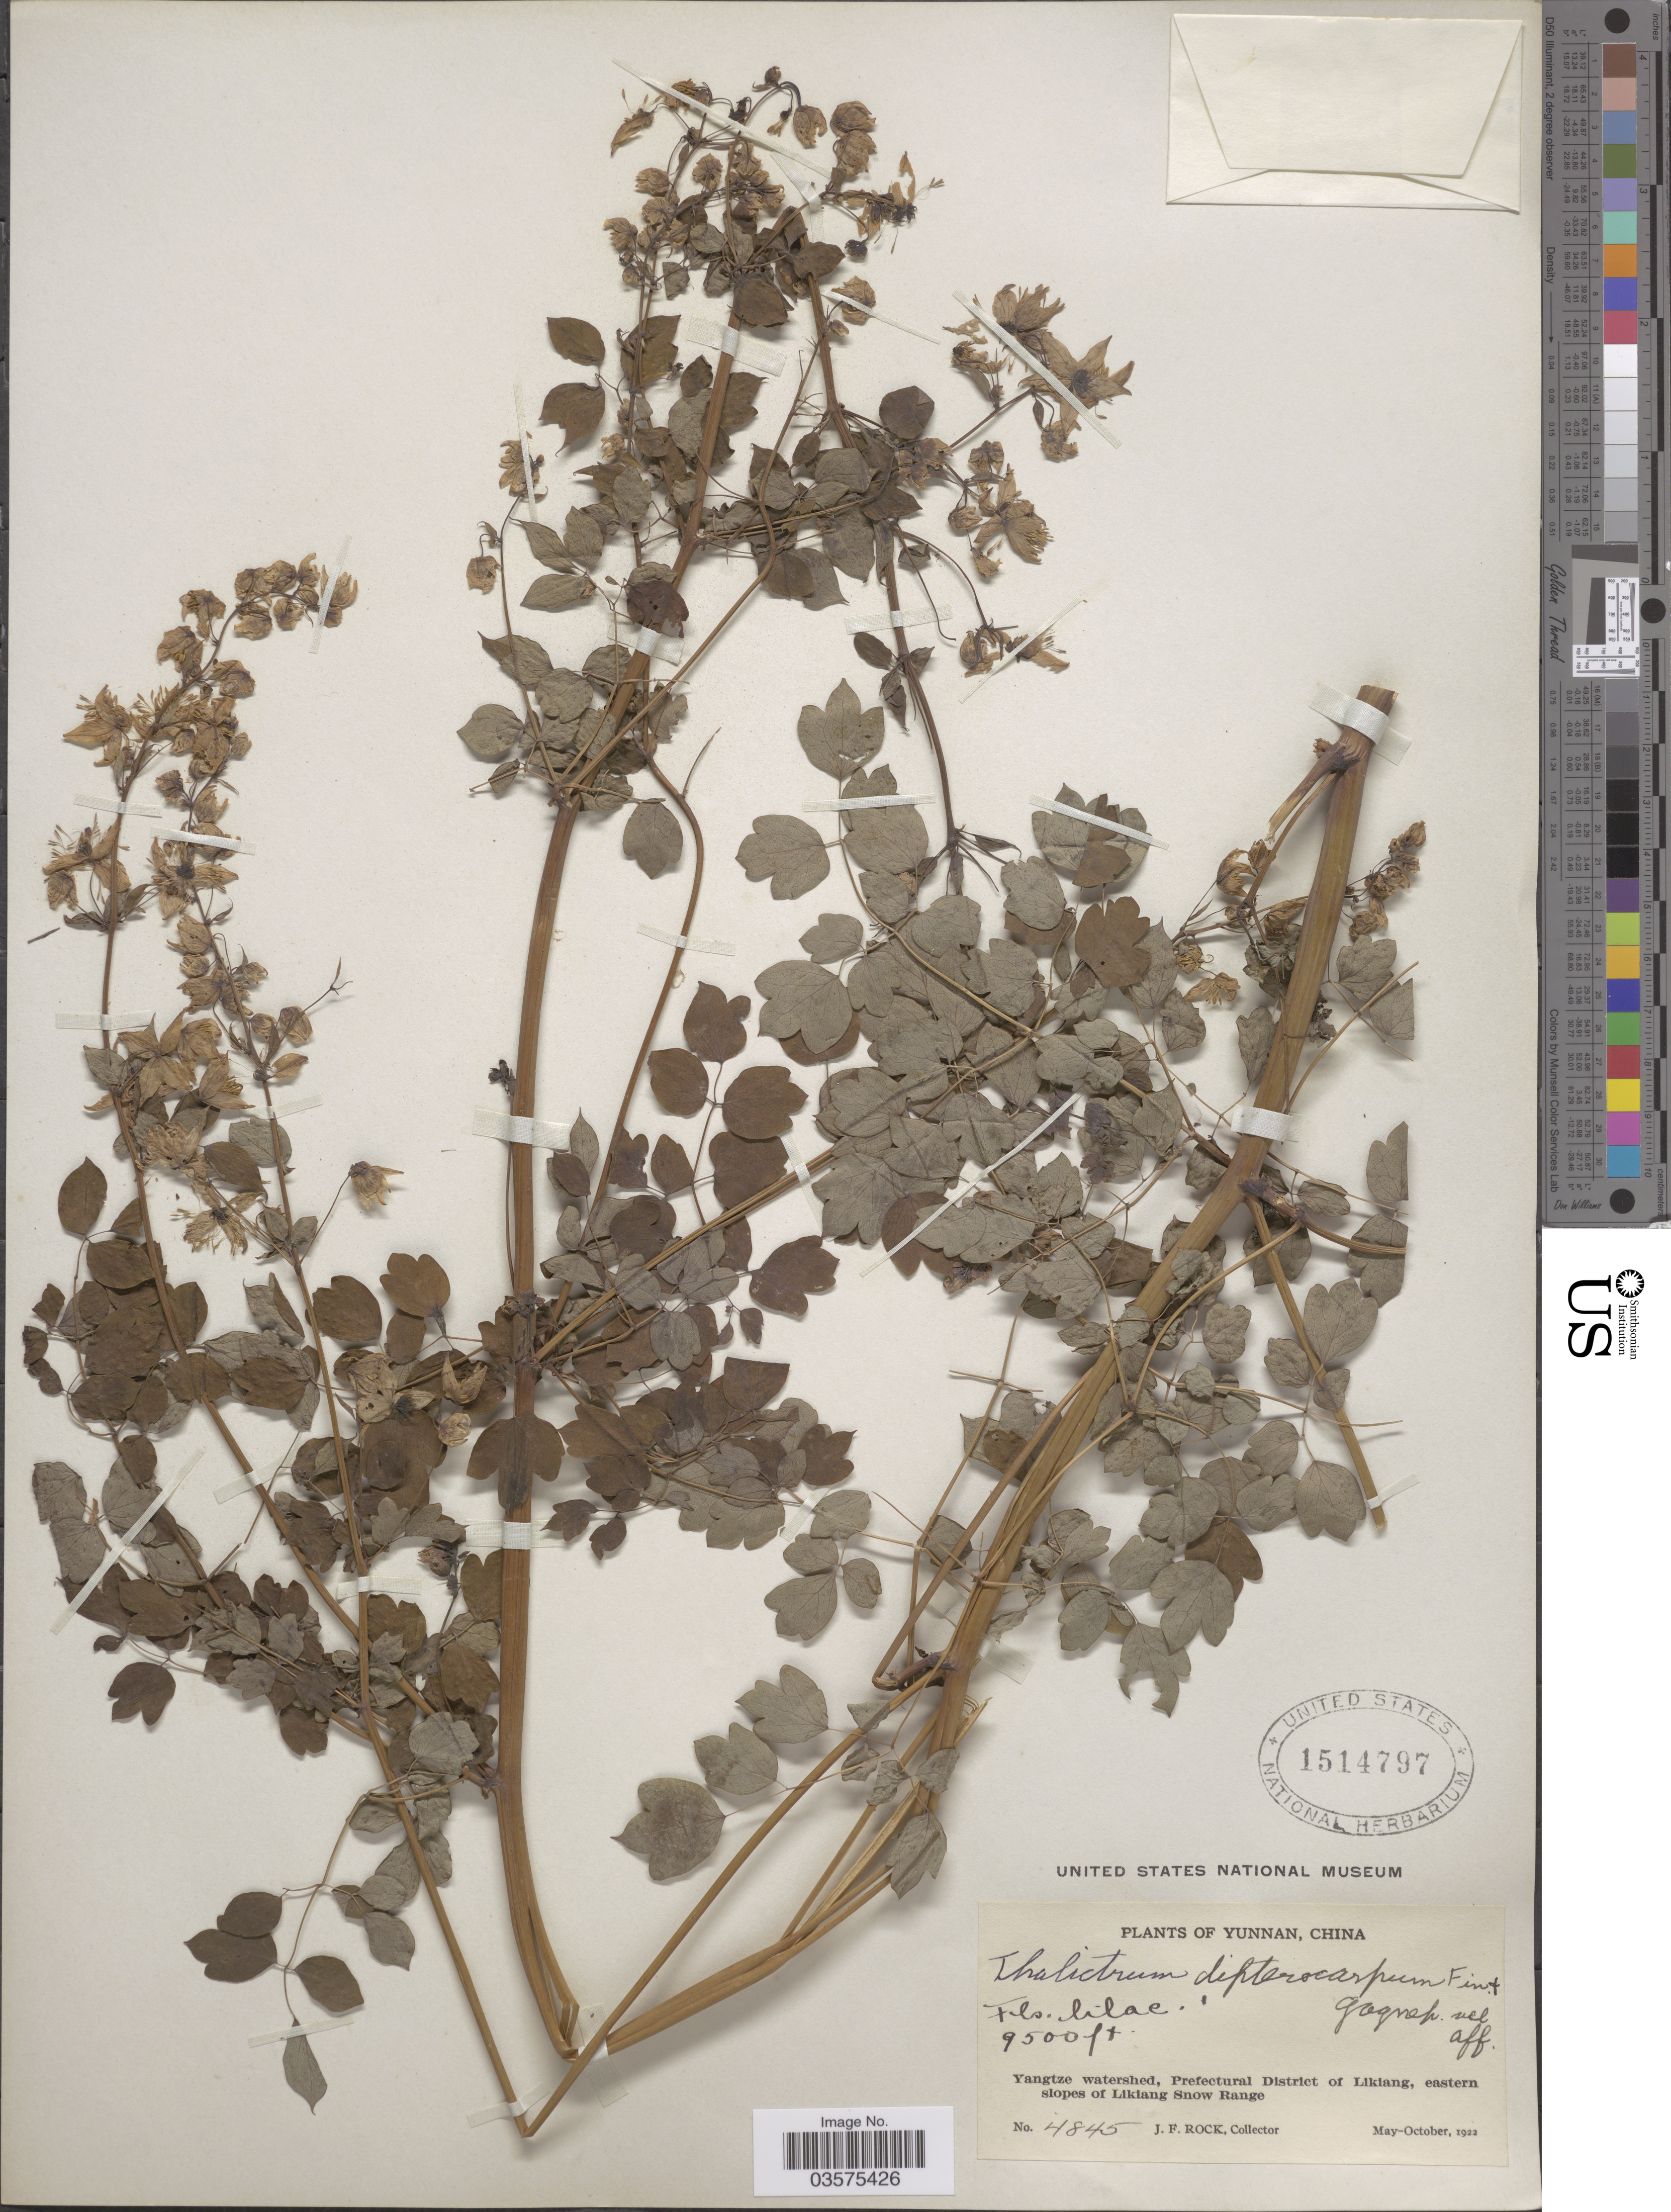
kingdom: Plantae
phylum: Tracheophyta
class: Magnoliopsida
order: Ranunculales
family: Ranunculaceae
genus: Thalictrum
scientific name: Thalictrum dipterocarpum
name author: Franch.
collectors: J. Rock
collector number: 4845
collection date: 1922-05/1922-10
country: China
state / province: Yunnan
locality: Yangtze watershed, Prefectural District of Likiang, eastern slopes of Likiang Snow Range.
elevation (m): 2896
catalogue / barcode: US 1514797